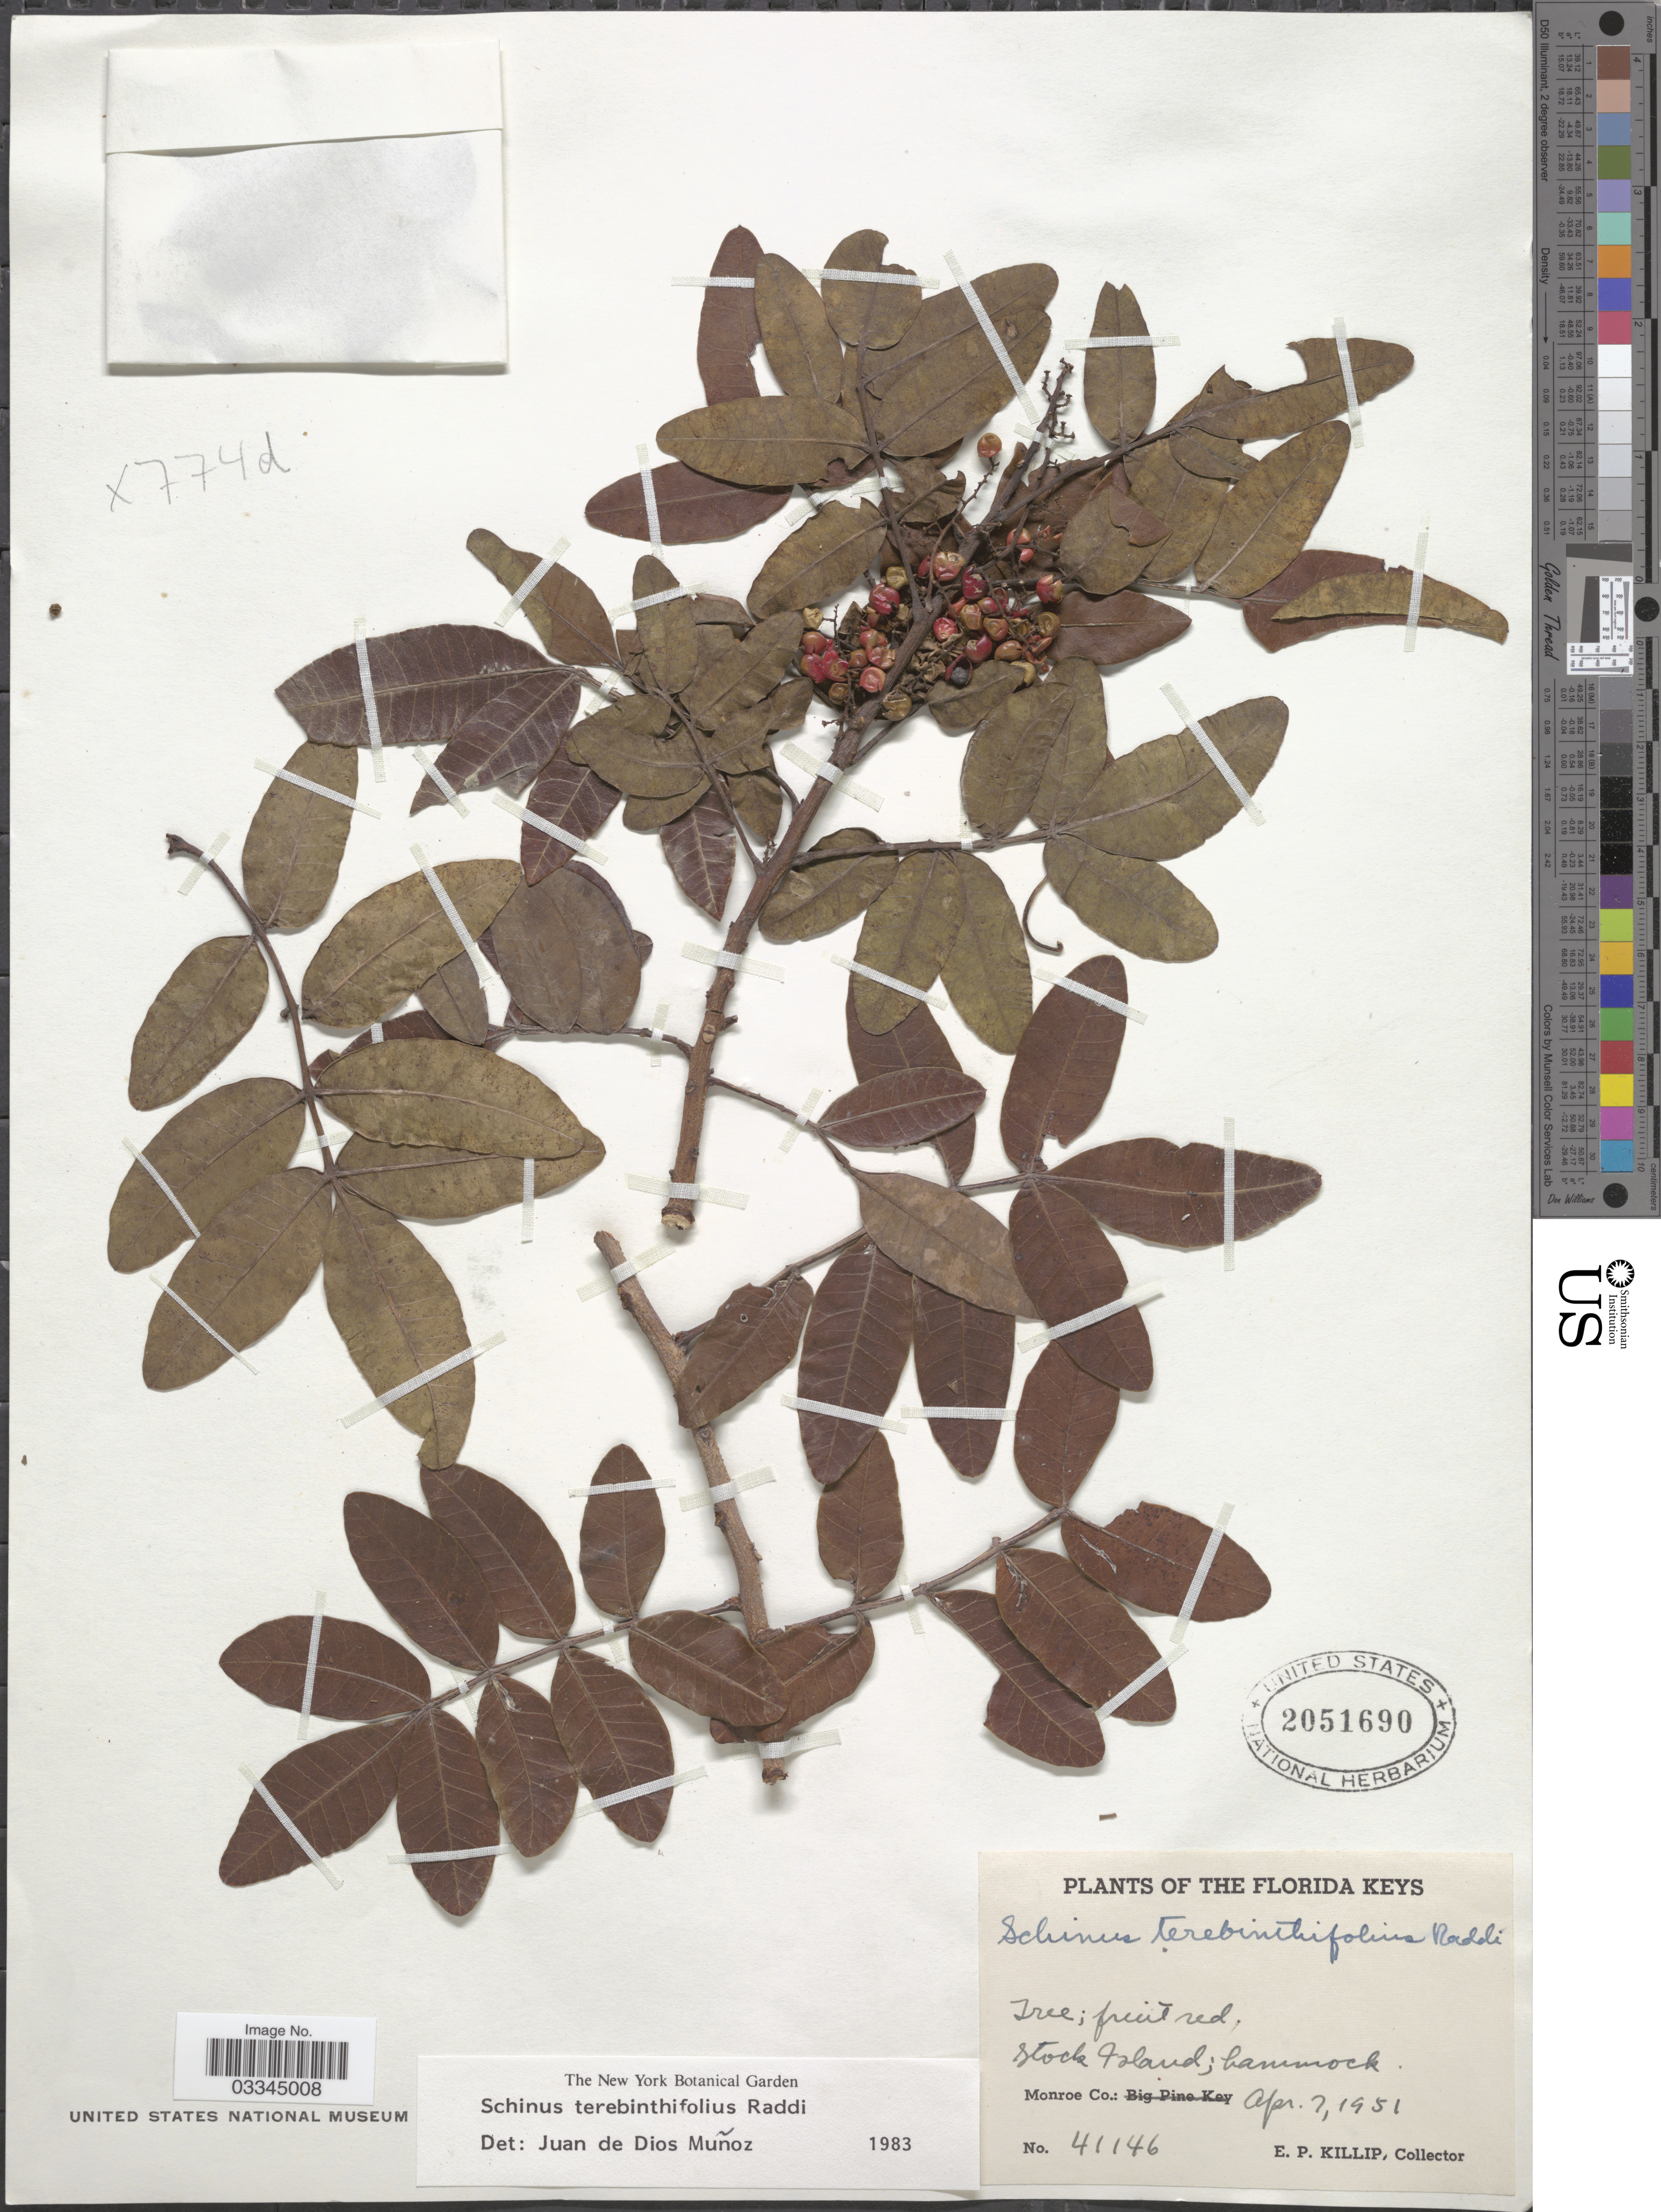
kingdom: Plantae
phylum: Tracheophyta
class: Magnoliopsida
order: Sapindales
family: Anacardiaceae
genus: Schinus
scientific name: Schinus terebinthifolia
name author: Raddi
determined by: Mitchell, John D.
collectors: E. P. Killip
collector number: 41146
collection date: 1951-04-07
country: United States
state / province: Florida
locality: The Florida Keys. Stock Island; hammock. Monroe Co.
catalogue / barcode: US 2051690